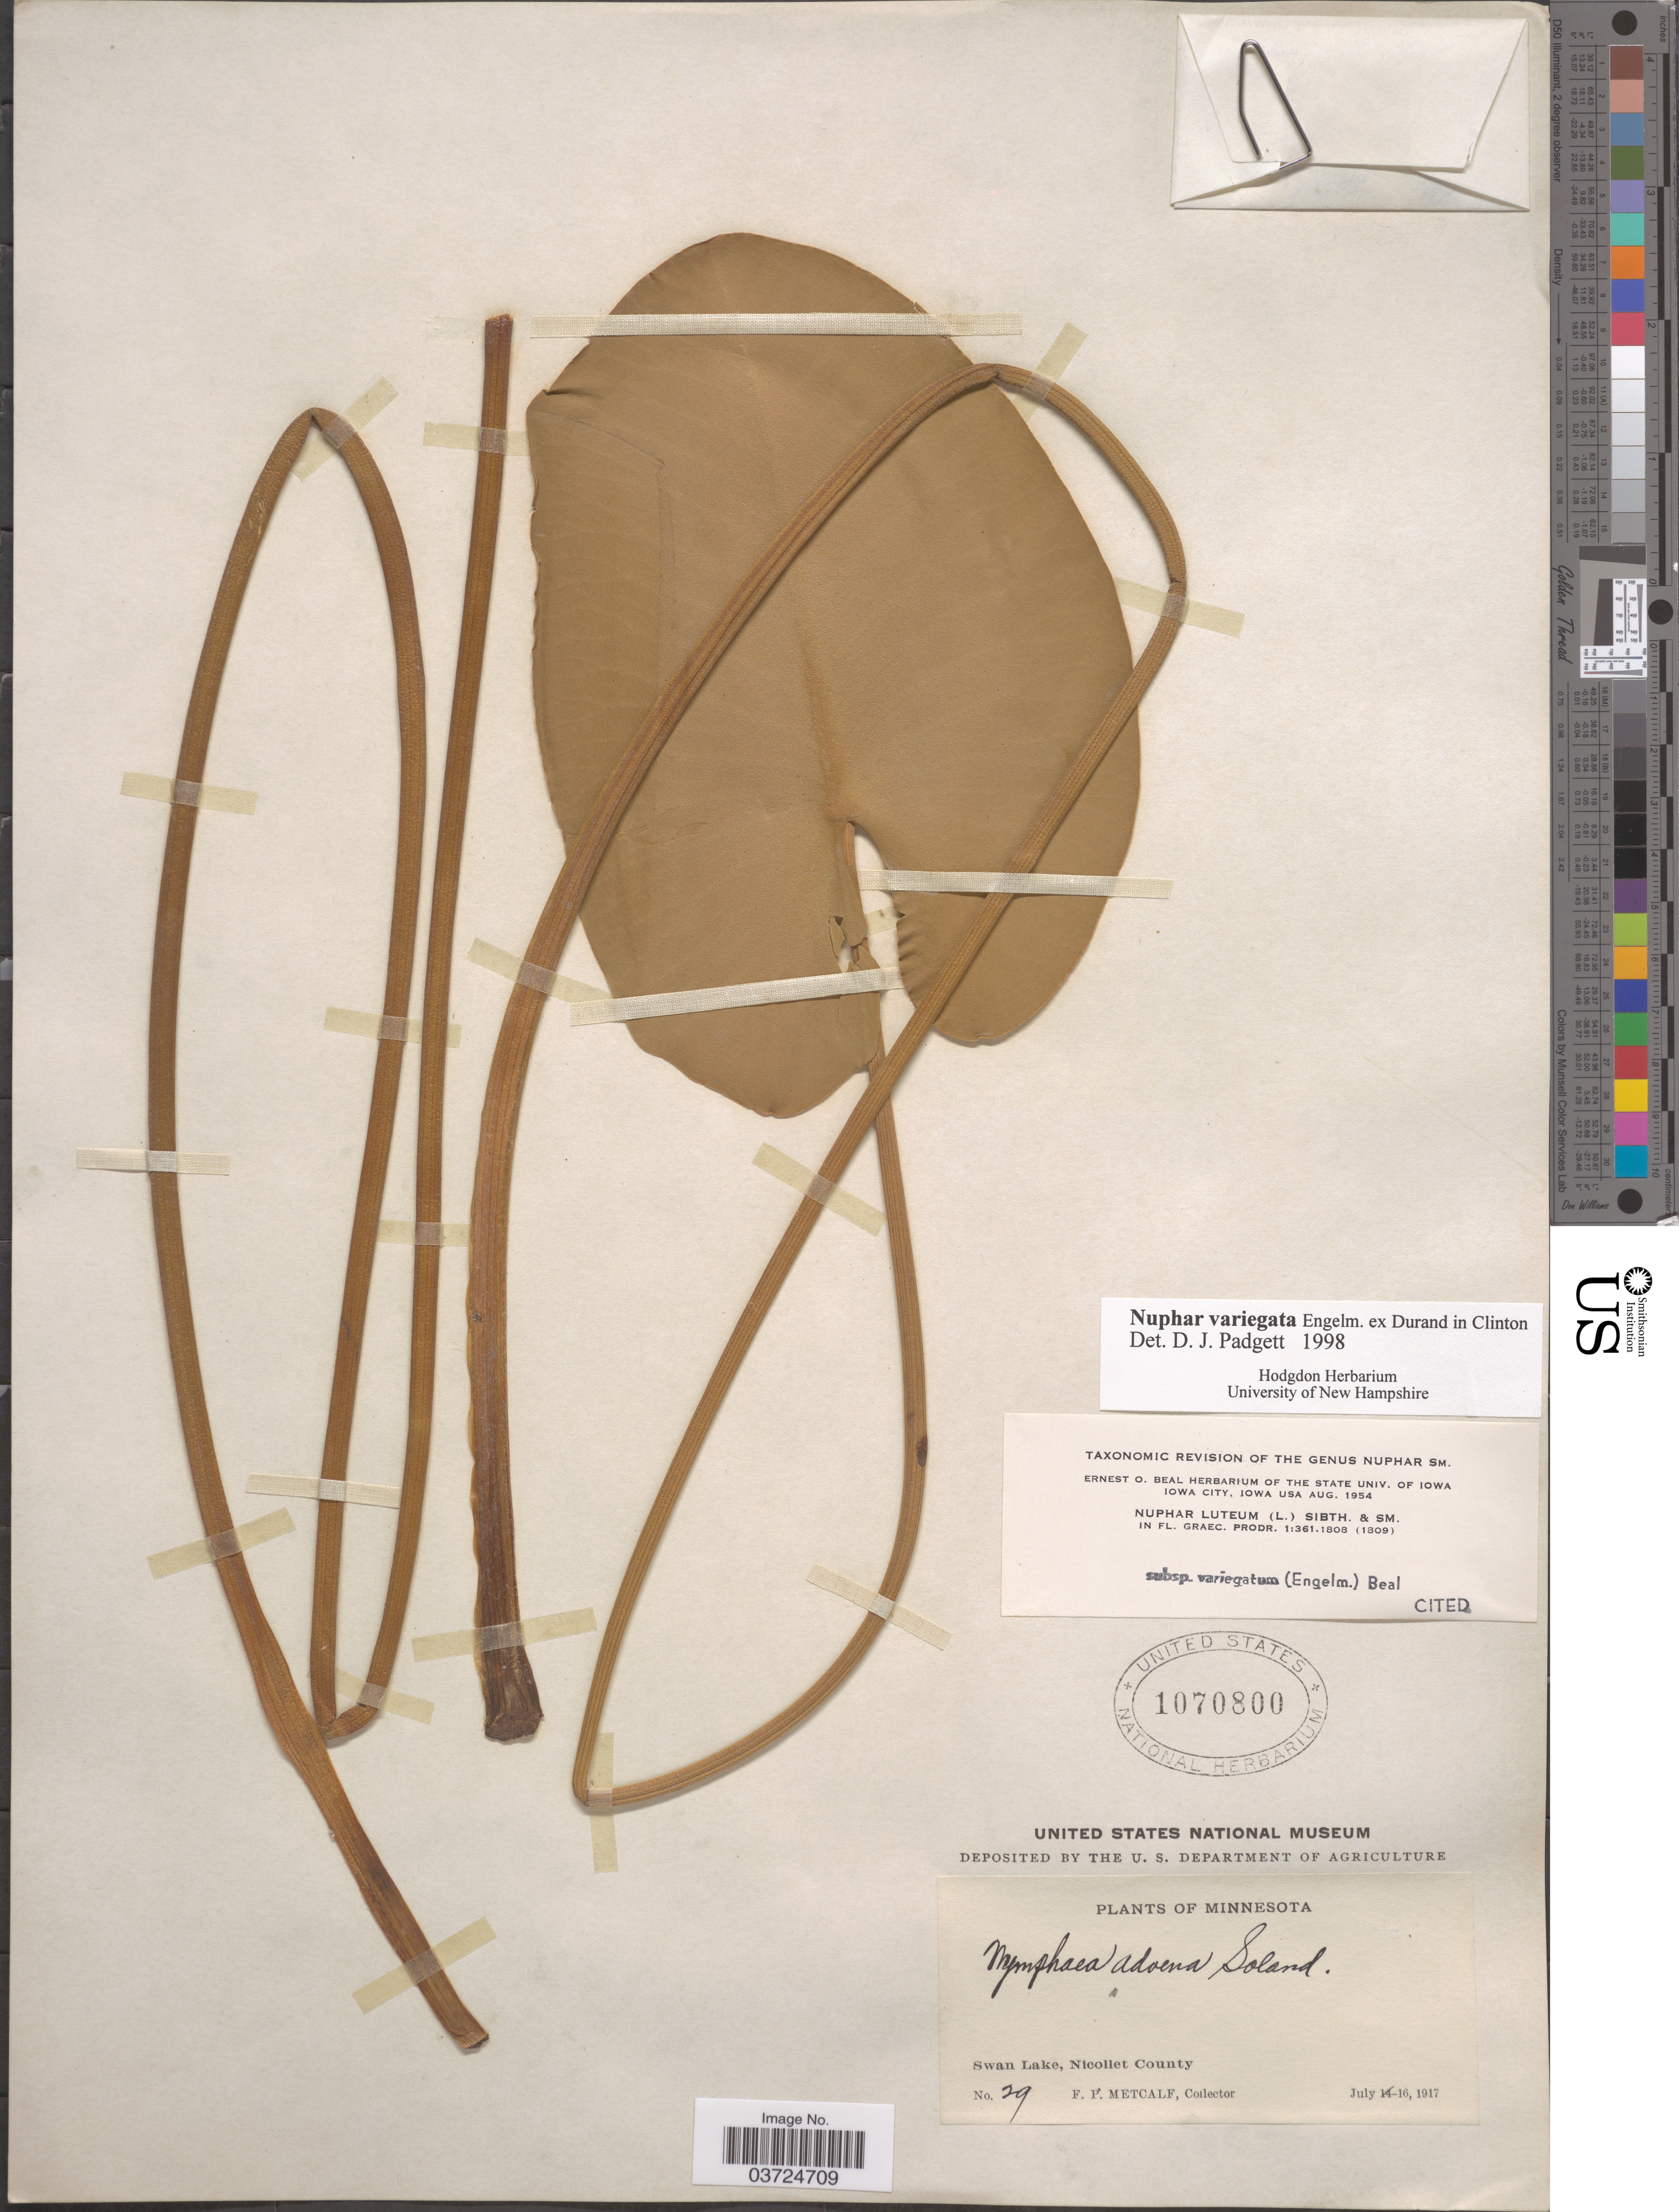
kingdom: Plantae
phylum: Tracheophyta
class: Magnoliopsida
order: Nymphaeales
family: Nymphaeaceae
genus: Nuphar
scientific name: Nuphar variegata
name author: Engelm. ex Durand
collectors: F. Metcalf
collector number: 29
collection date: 1917-07-16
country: United States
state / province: Minnesota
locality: Swan Lake, Nicollet County.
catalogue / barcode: US 1070800